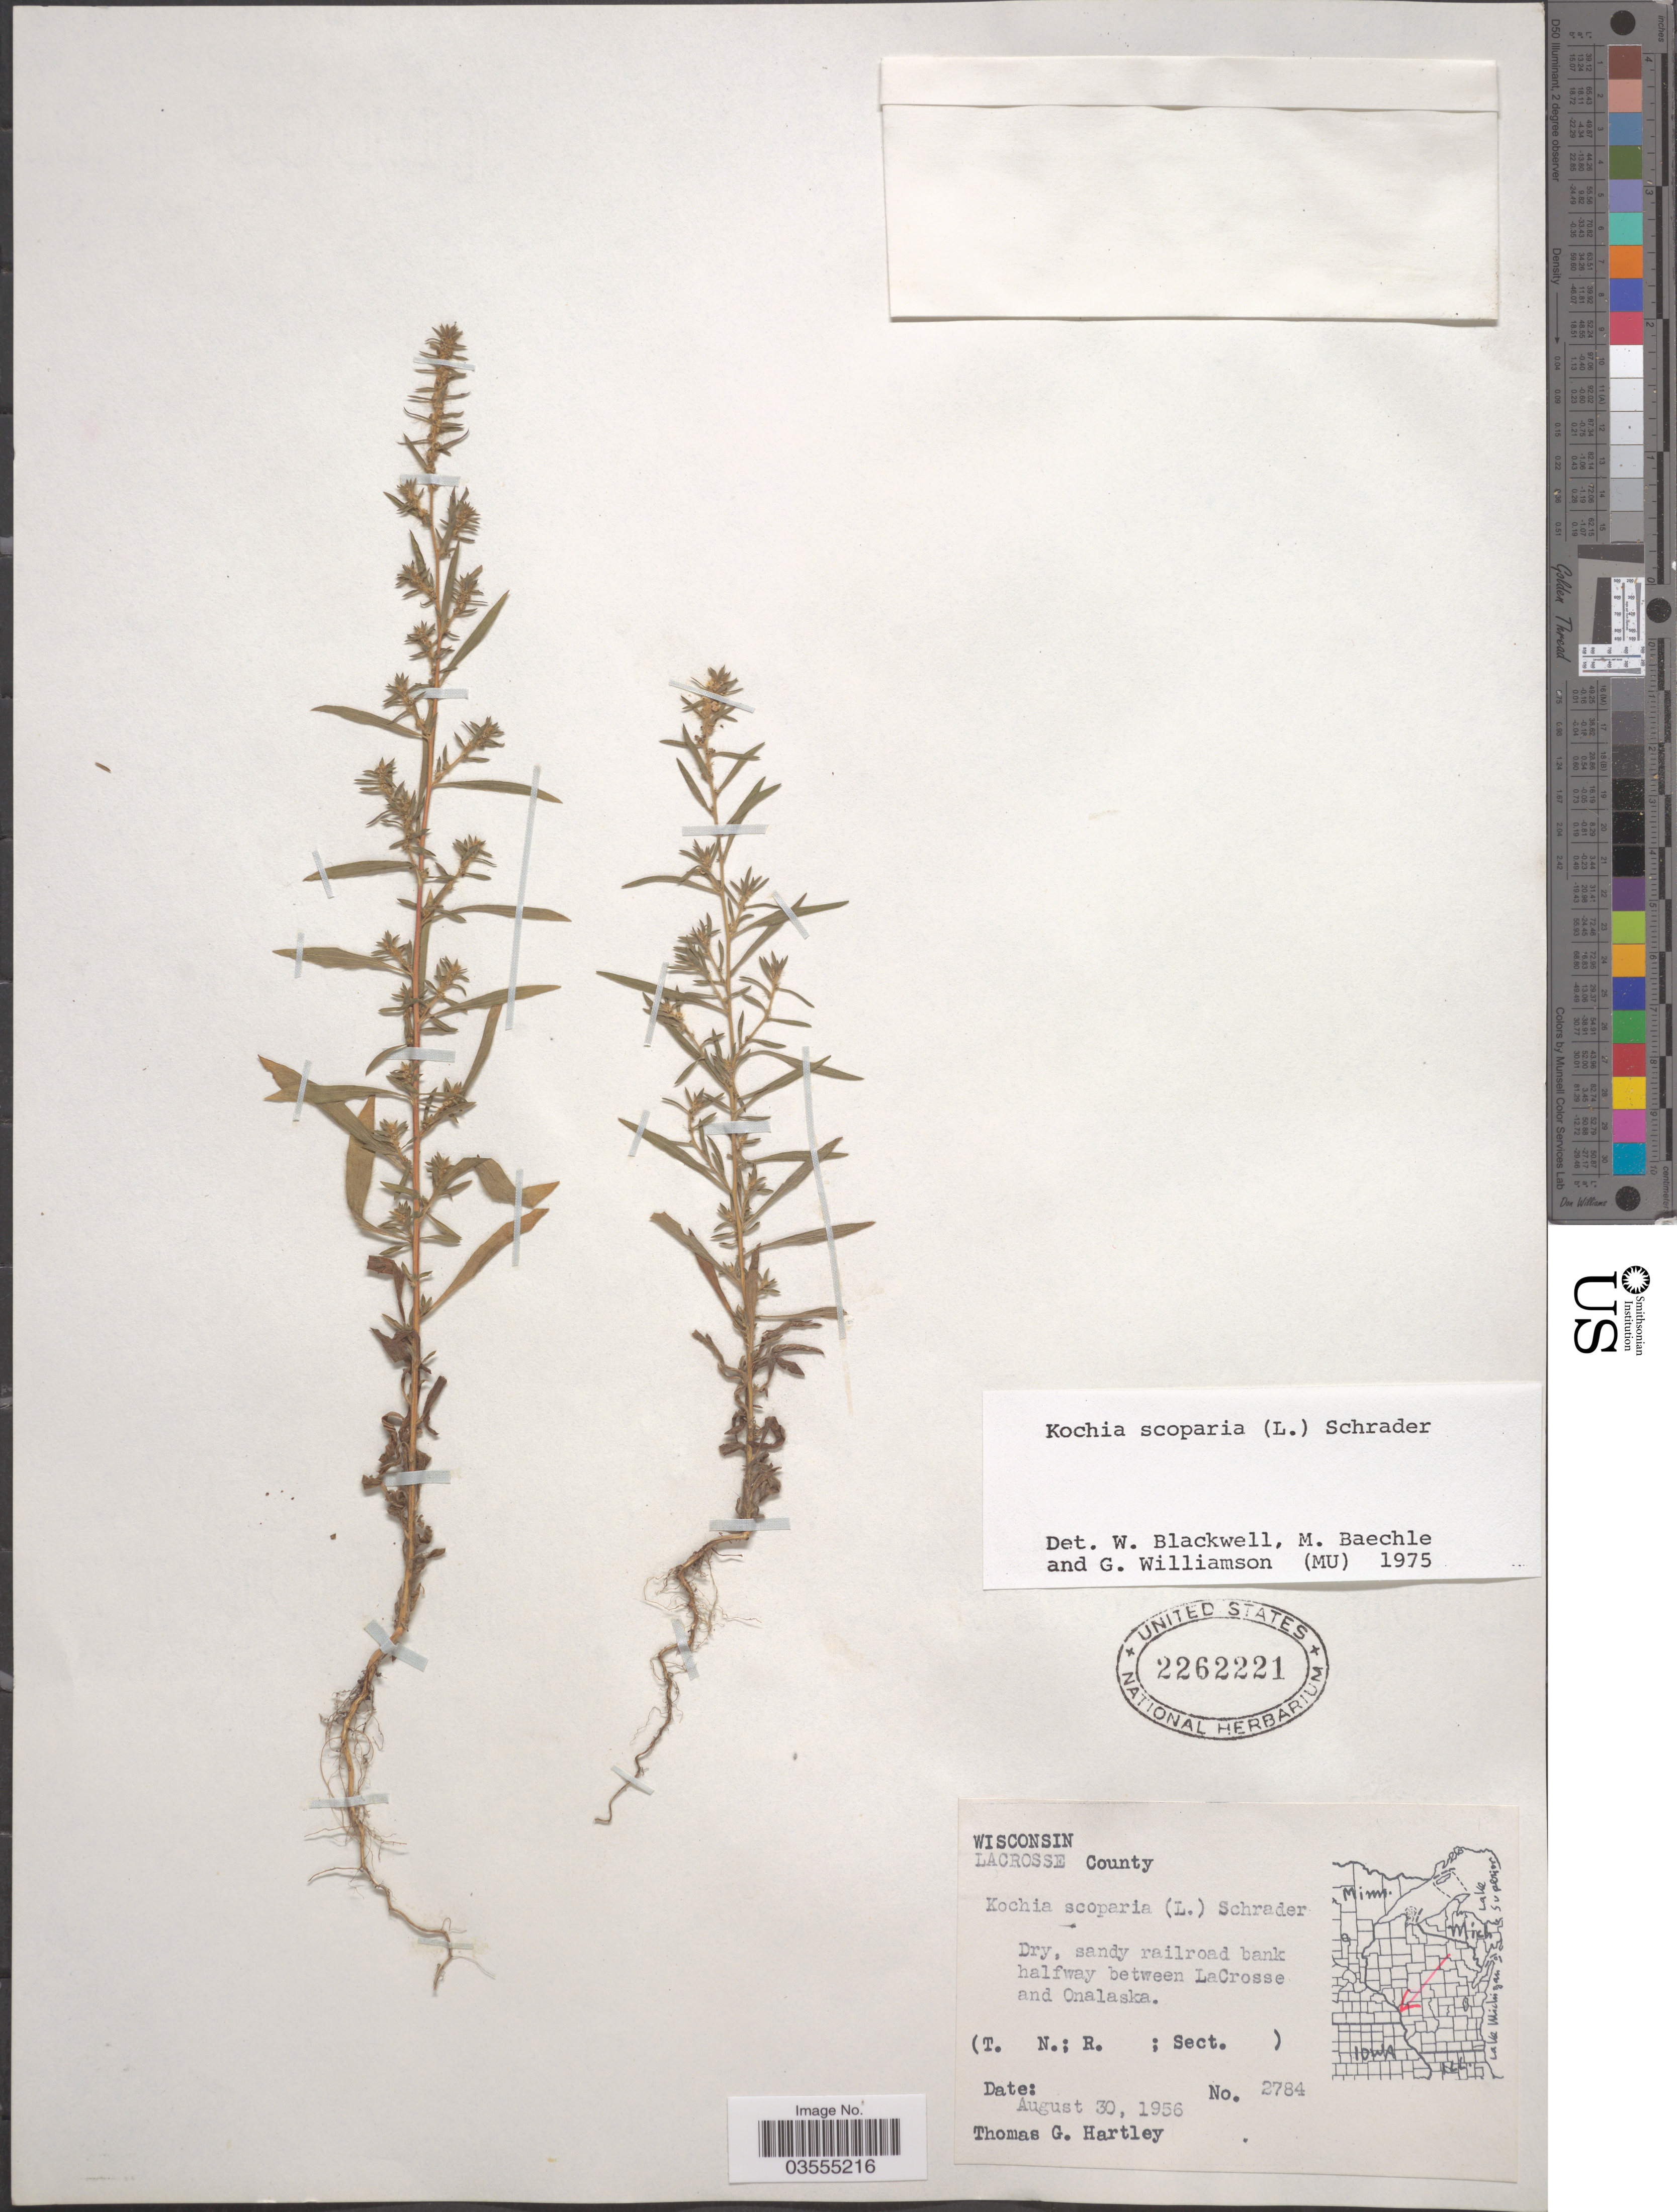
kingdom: Plantae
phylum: Tracheophyta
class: Magnoliopsida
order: Caryophyllales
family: Amaranthaceae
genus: Bassia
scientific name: Bassia scoparia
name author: (L.) Voss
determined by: U.S. National Herbarium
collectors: T. G. Hartley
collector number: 2784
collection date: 1956-08-30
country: United States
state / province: Wisconsin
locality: Lacrosse County. Dry, sandy railroad bank halfway between LaCrosse and Onalaska.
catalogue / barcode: US 2262221